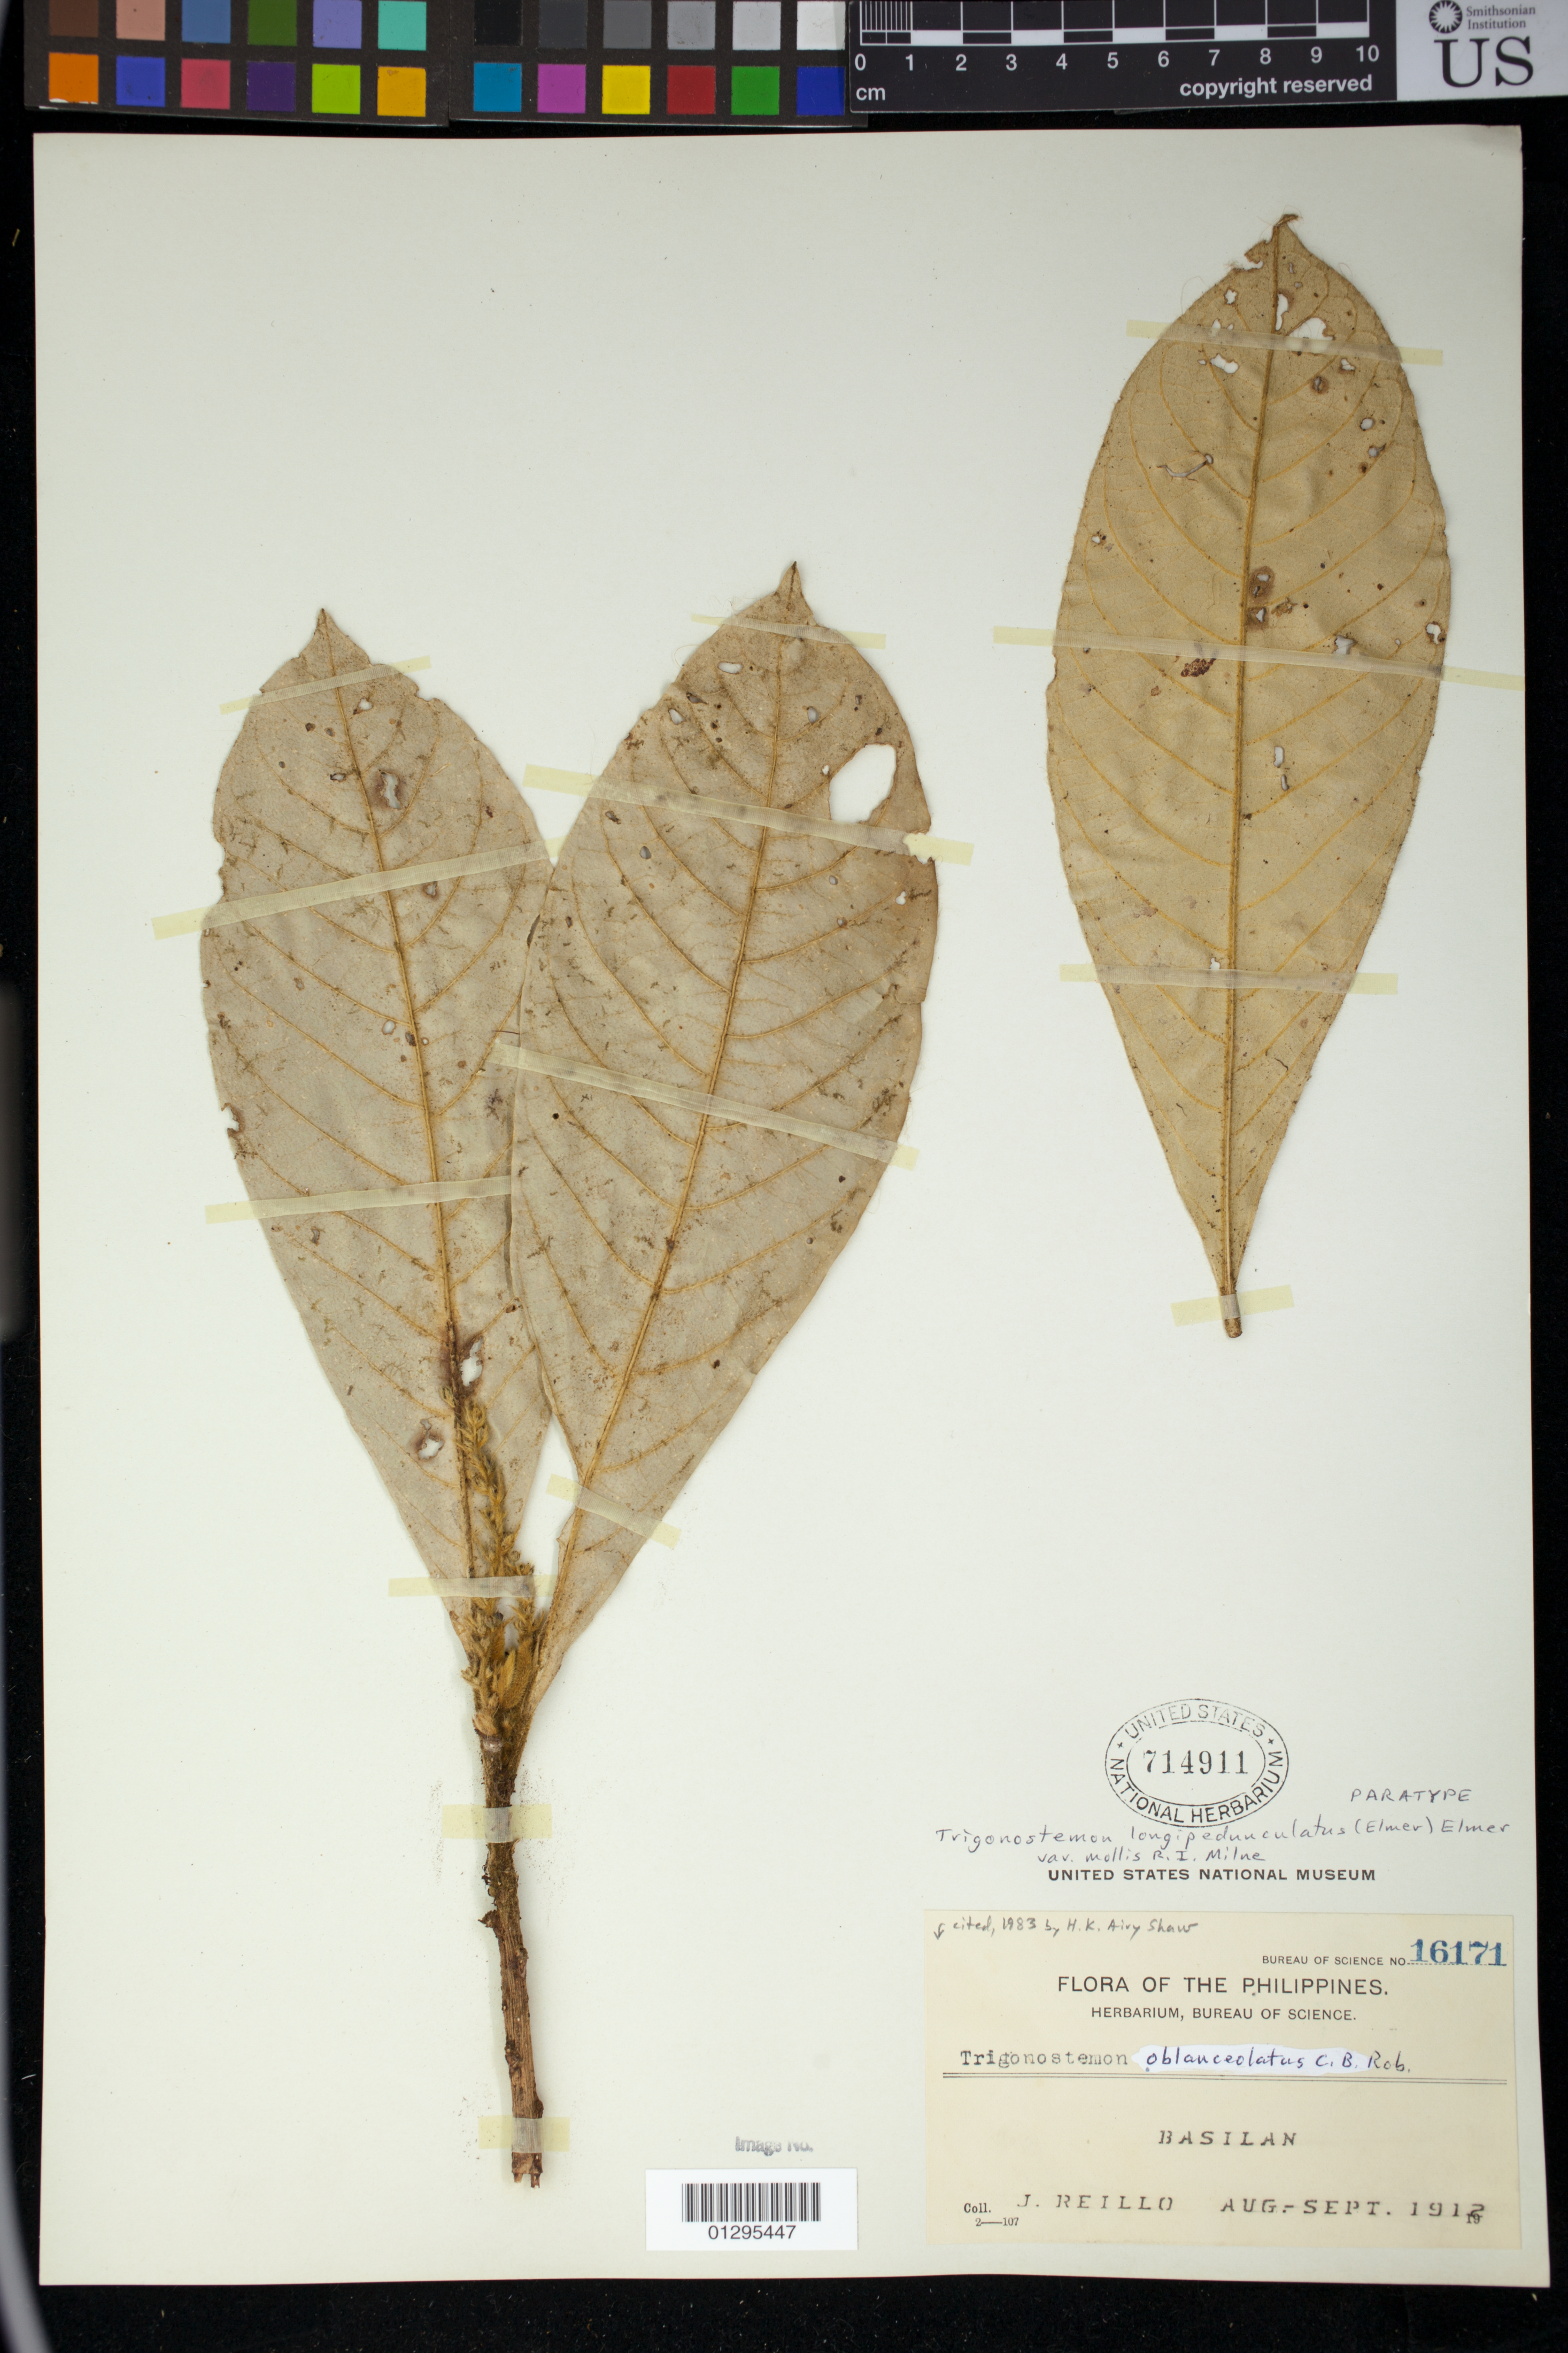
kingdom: Plantae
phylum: Tracheophyta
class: Magnoliopsida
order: Malpighiales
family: Euphorbiaceae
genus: Trigonostemon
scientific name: Trigonostemon longipedunculatus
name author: (Elmer) Elmer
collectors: J. Reillo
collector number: Bur. Sci. 16171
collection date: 1912-08/1912-09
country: Philippines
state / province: Muslim Mindanao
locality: Basilan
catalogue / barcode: US 714911